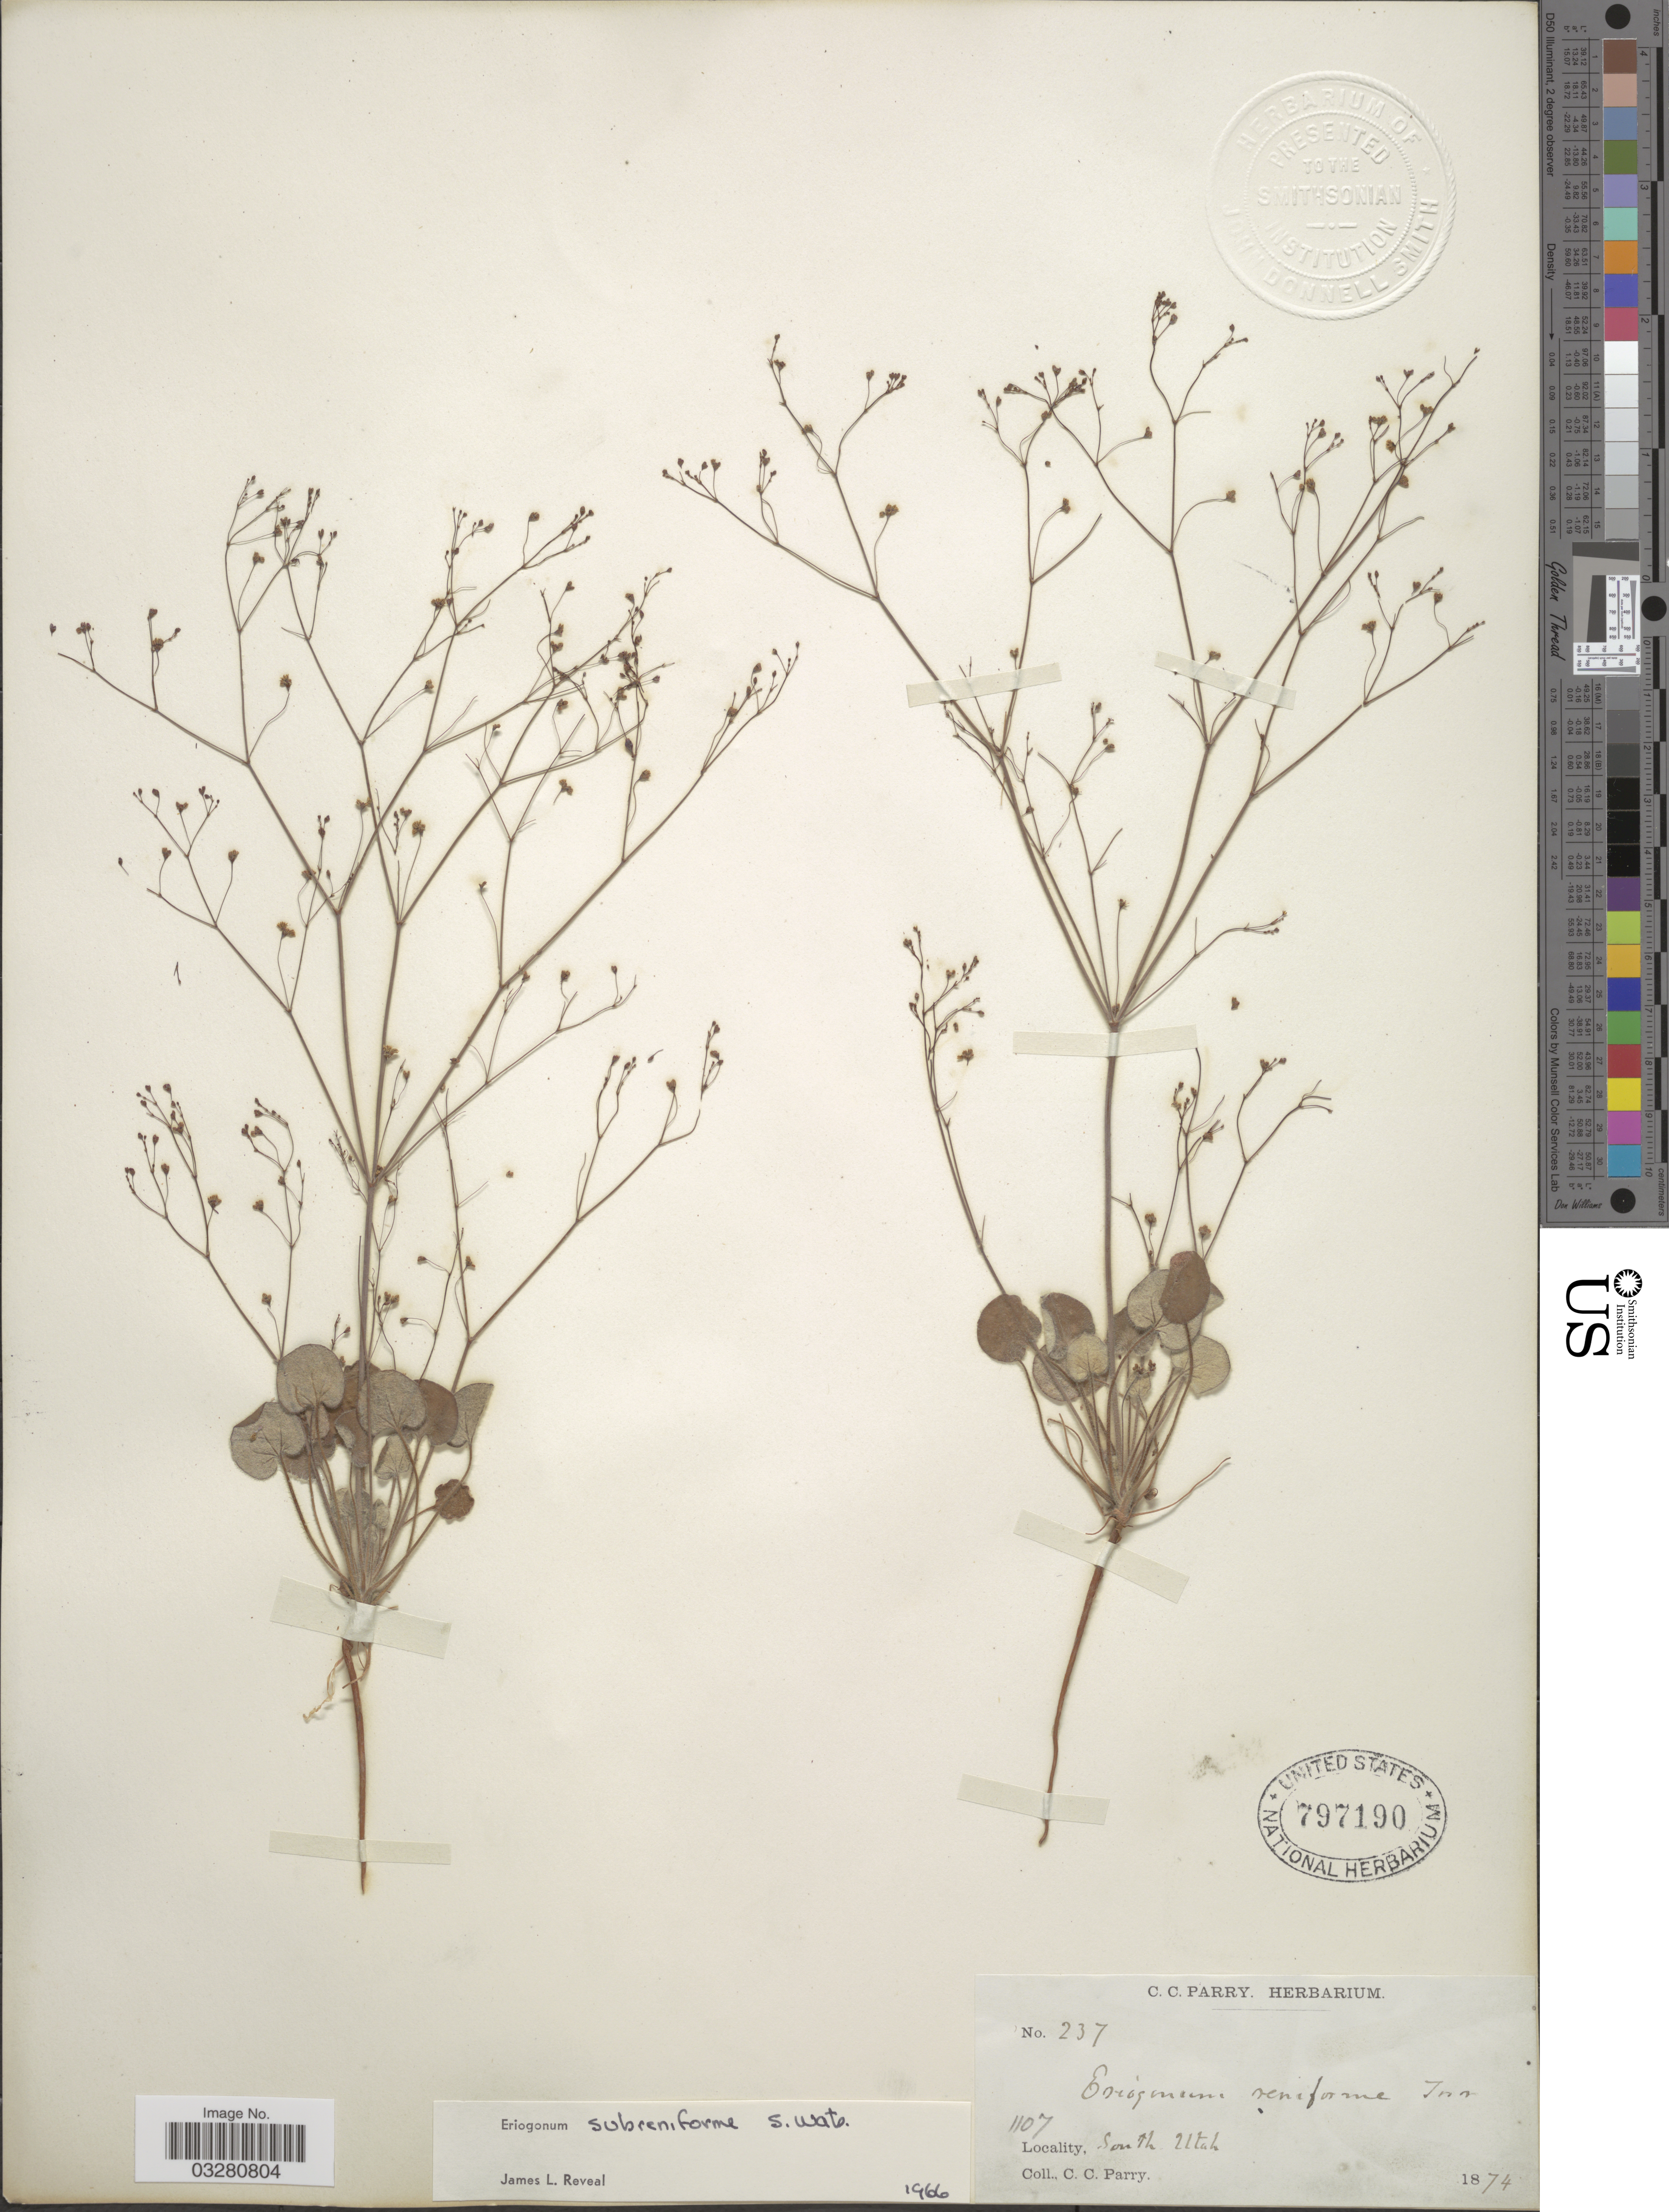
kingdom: Plantae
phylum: Tracheophyta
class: Magnoliopsida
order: Caryophyllales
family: Polygonaceae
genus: Eriogonum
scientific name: Eriogonum subreniforme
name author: S. Watson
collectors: C. C. Parry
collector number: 237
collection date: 1874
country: United States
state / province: Utah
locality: South Utah.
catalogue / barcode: US 797190